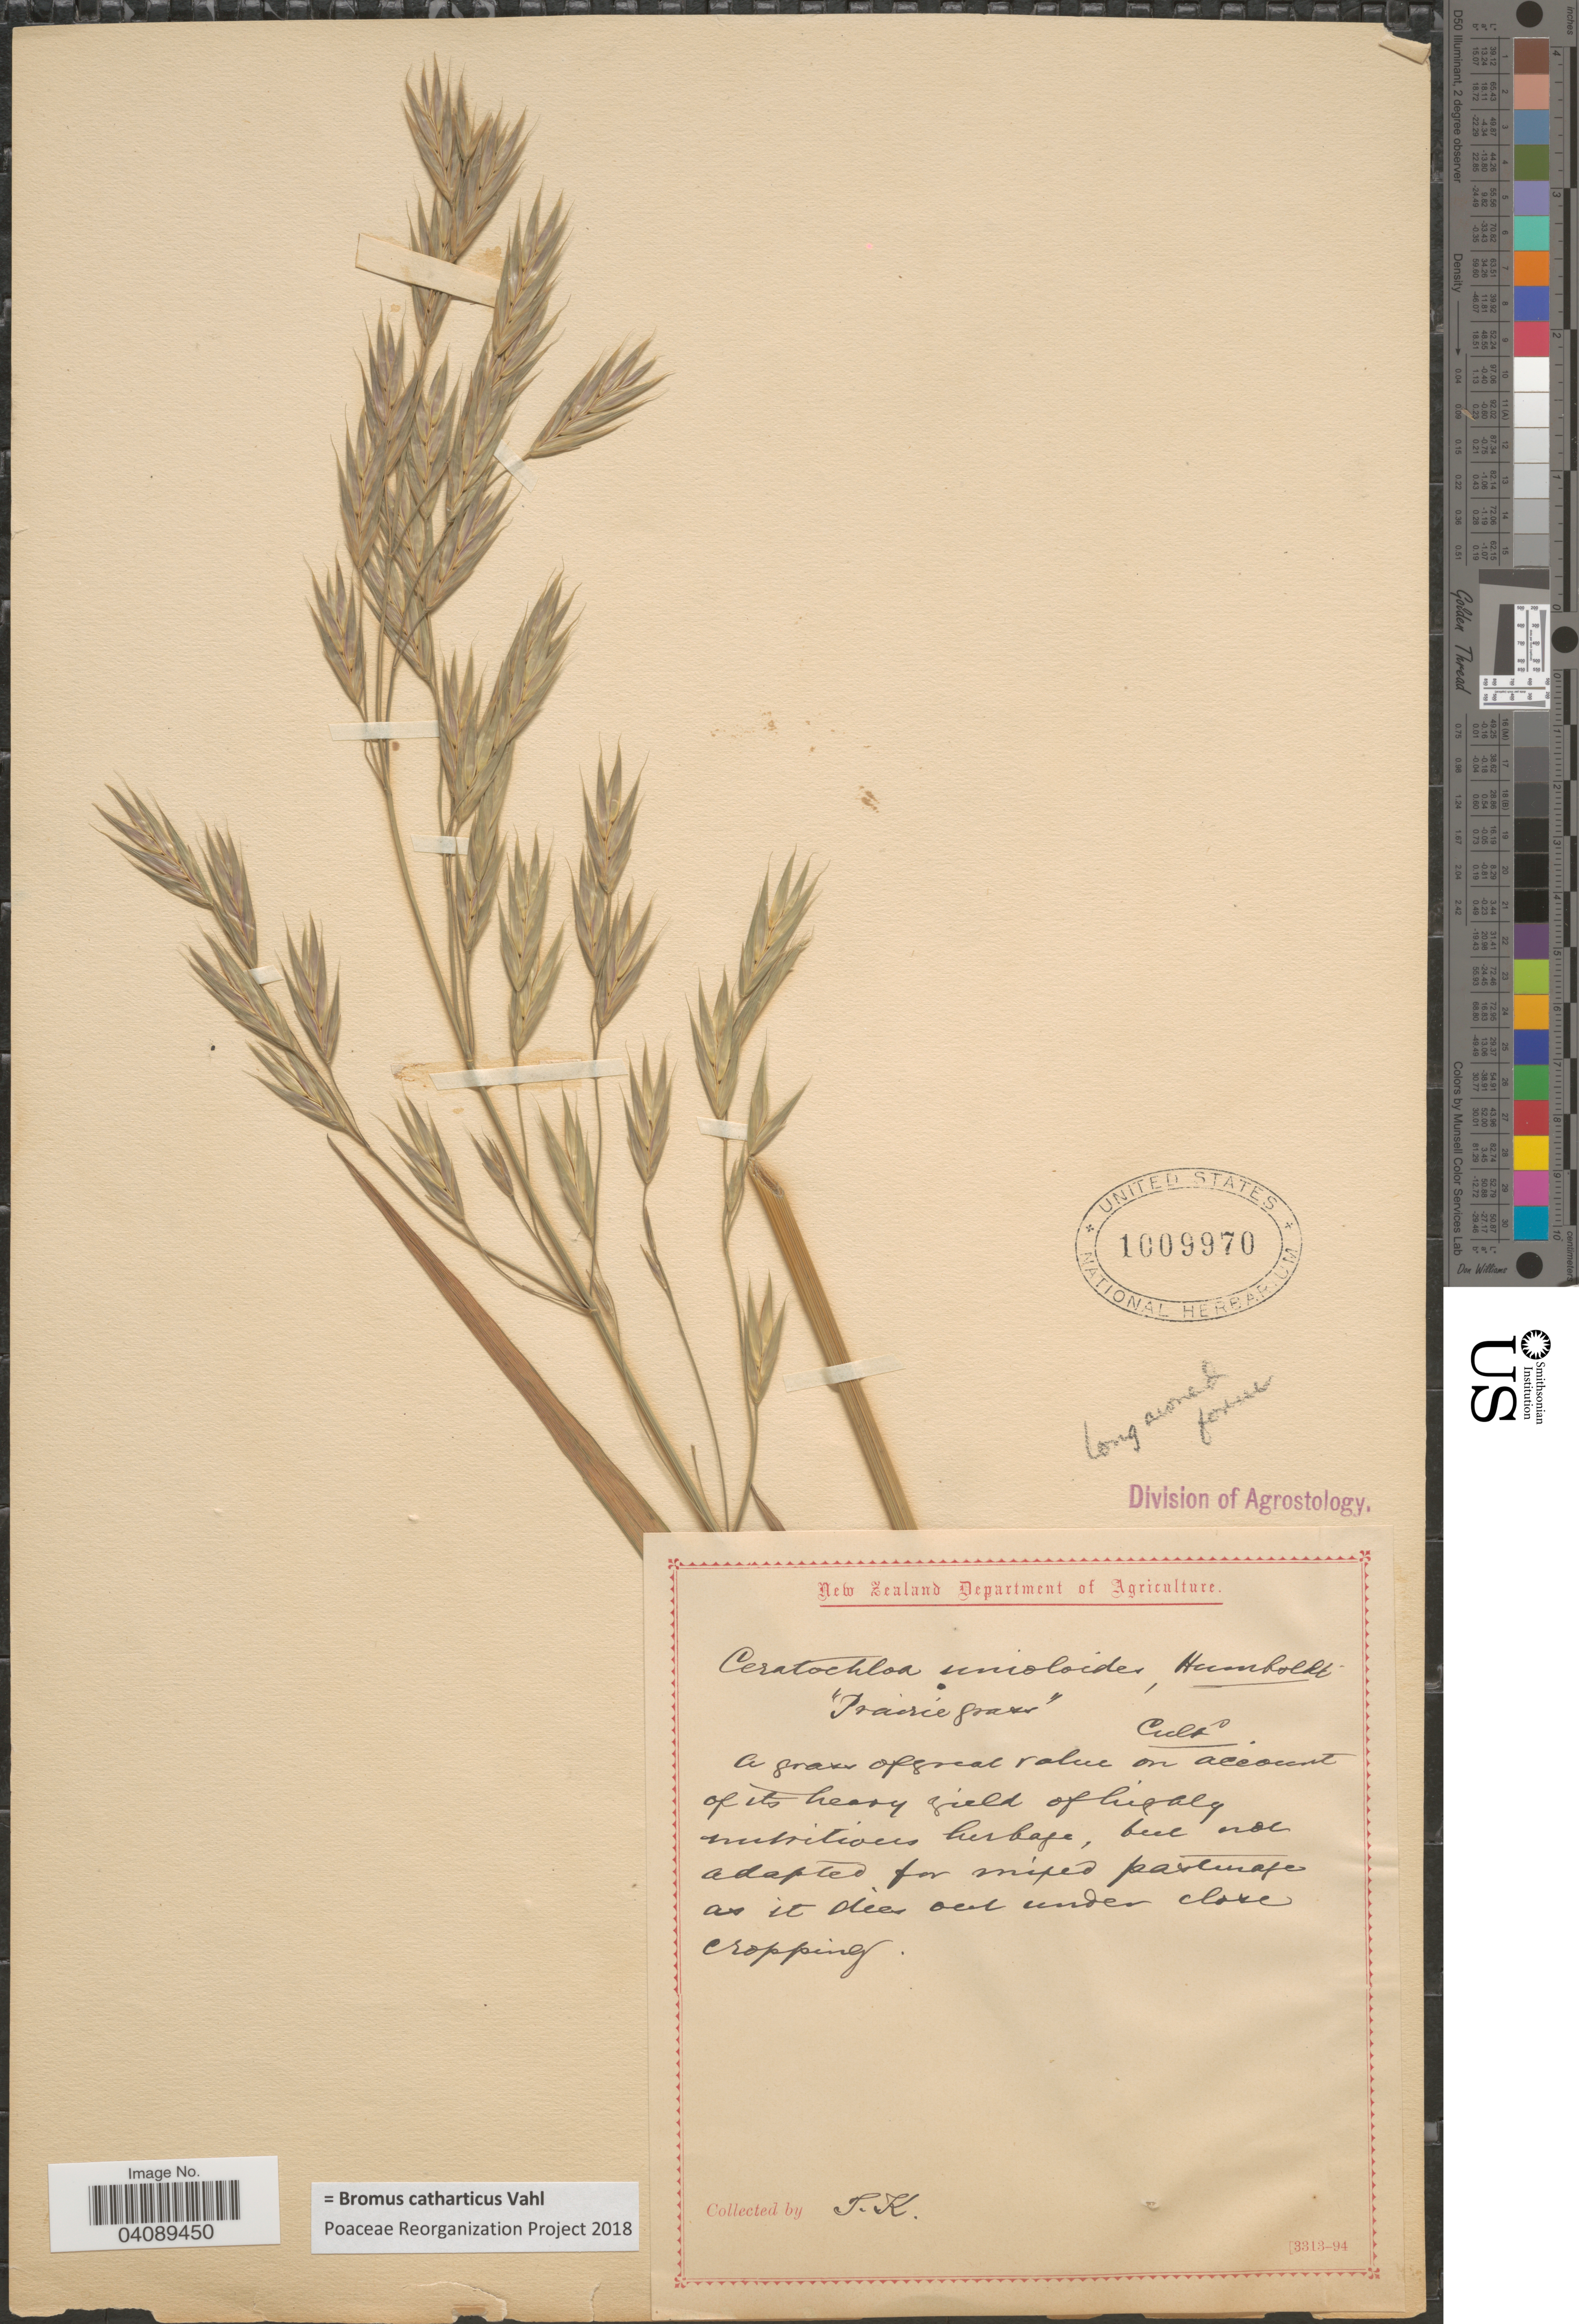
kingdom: Plantae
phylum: Tracheophyta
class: Liliopsida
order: Poales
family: Poaceae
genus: Bromus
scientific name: Bromus catharticus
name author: Vahl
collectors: T. K.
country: New Zealand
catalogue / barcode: US 1009970